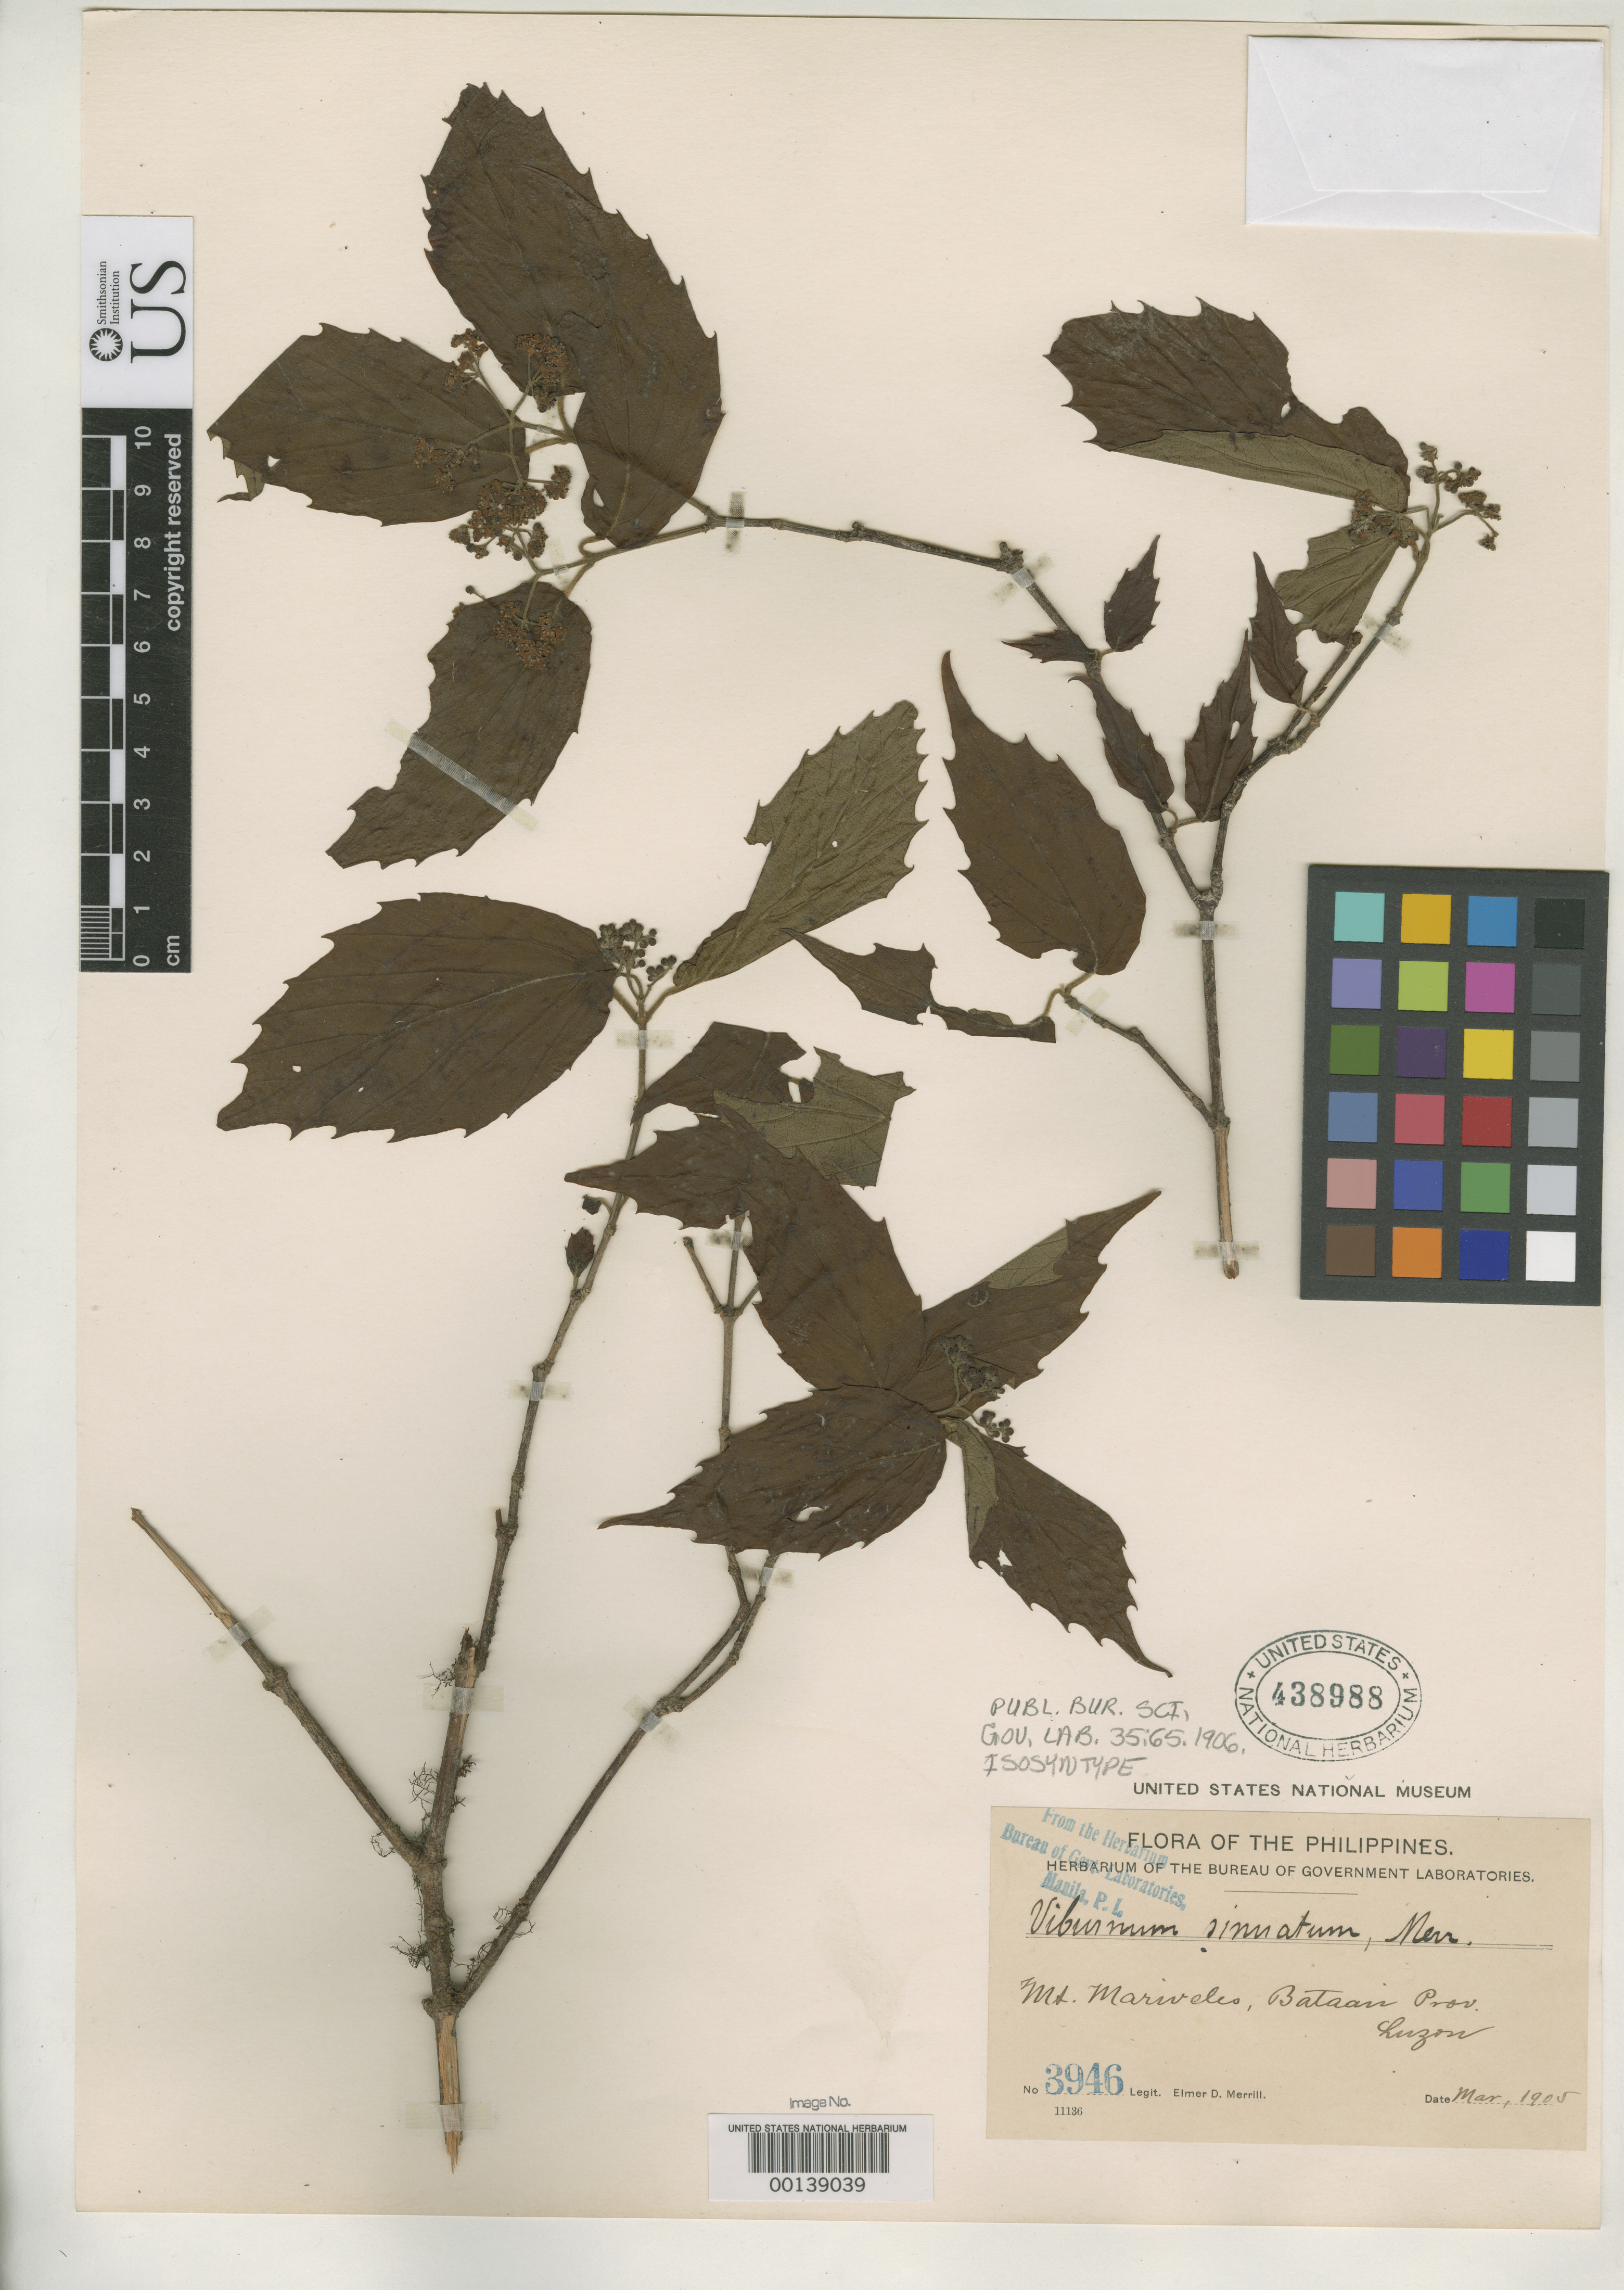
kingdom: Plantae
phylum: Tracheophyta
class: Magnoliopsida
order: Dipsacales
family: Viburnaceae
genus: Viburnum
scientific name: Viburnum sinuatum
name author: Merr.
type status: Isosyntype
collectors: E. D. Merrill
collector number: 3946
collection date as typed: Mar 1905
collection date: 1905-03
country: Philippines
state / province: Central Luzon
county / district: Bataan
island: Luzon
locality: Mt. Mariveles, Battan Prov. Luzon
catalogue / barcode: US 438988